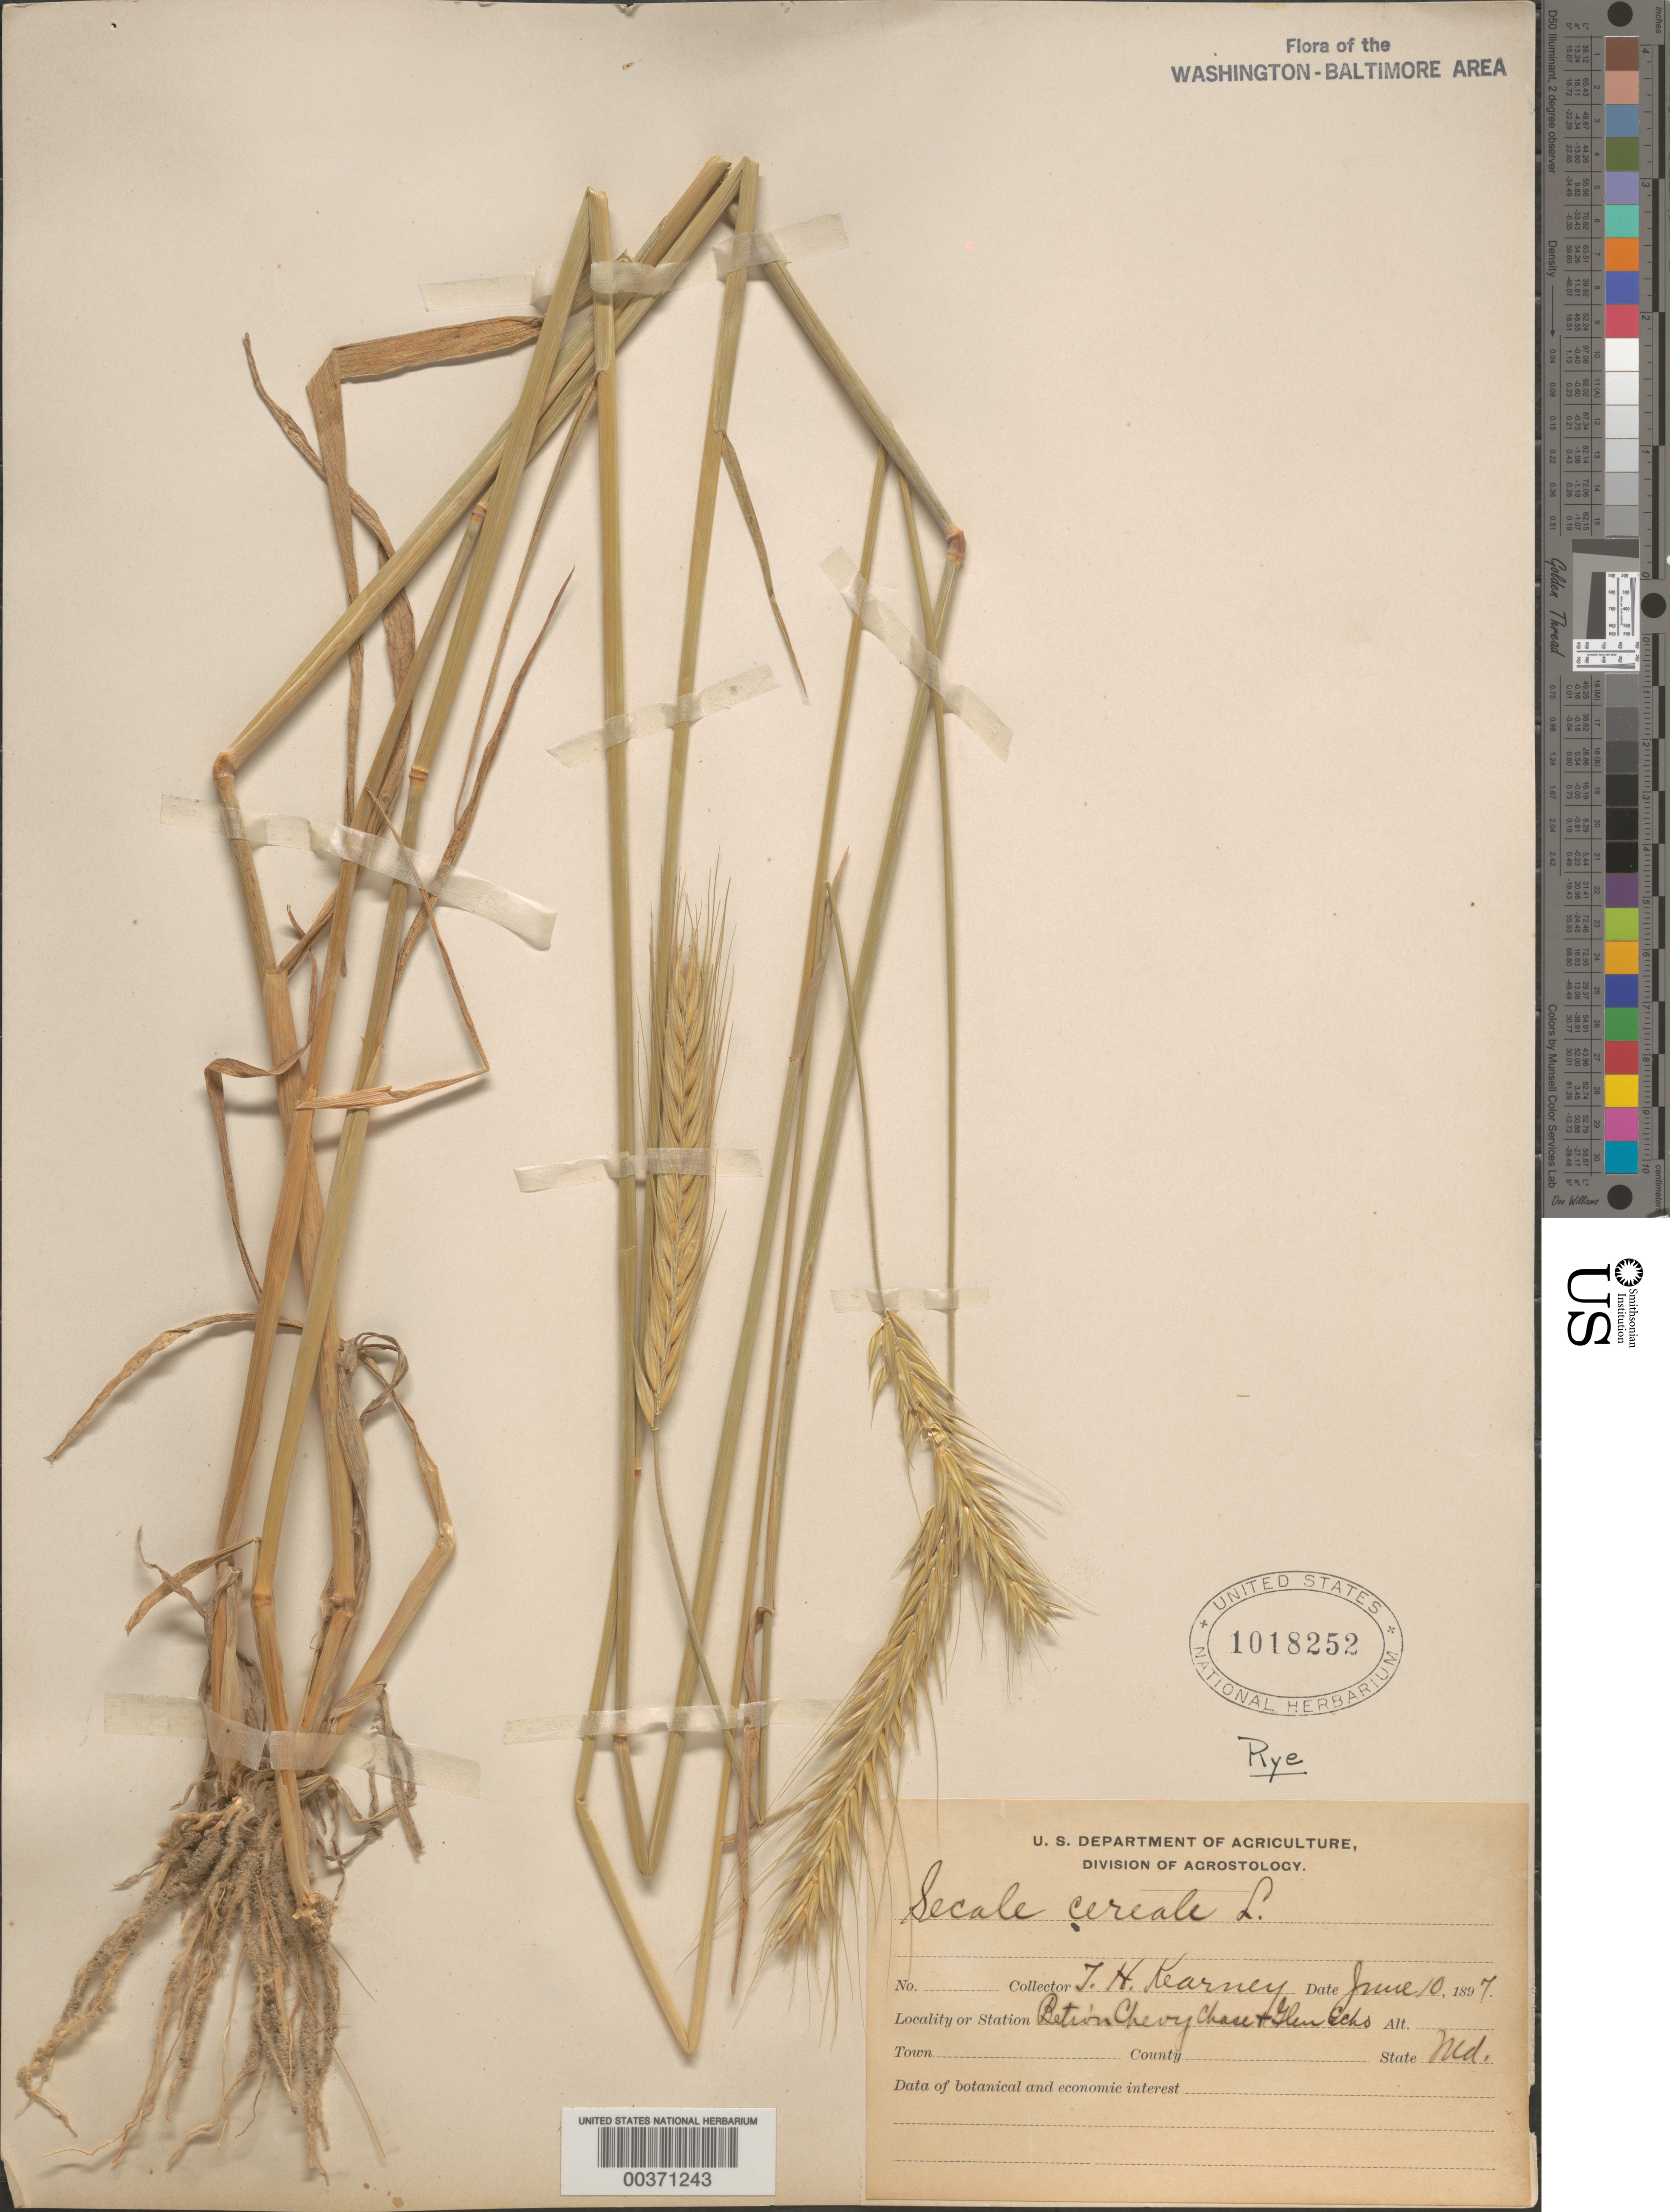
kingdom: Plantae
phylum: Tracheophyta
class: Liliopsida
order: Poales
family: Poaceae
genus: Secale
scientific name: Secale cereale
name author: L.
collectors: T. H. Kearney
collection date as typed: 10 Jun 1897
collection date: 1897-06-10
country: United States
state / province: Maryland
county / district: Prince George's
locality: Between Chevy Chase and Glen Echo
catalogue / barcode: US 1018252